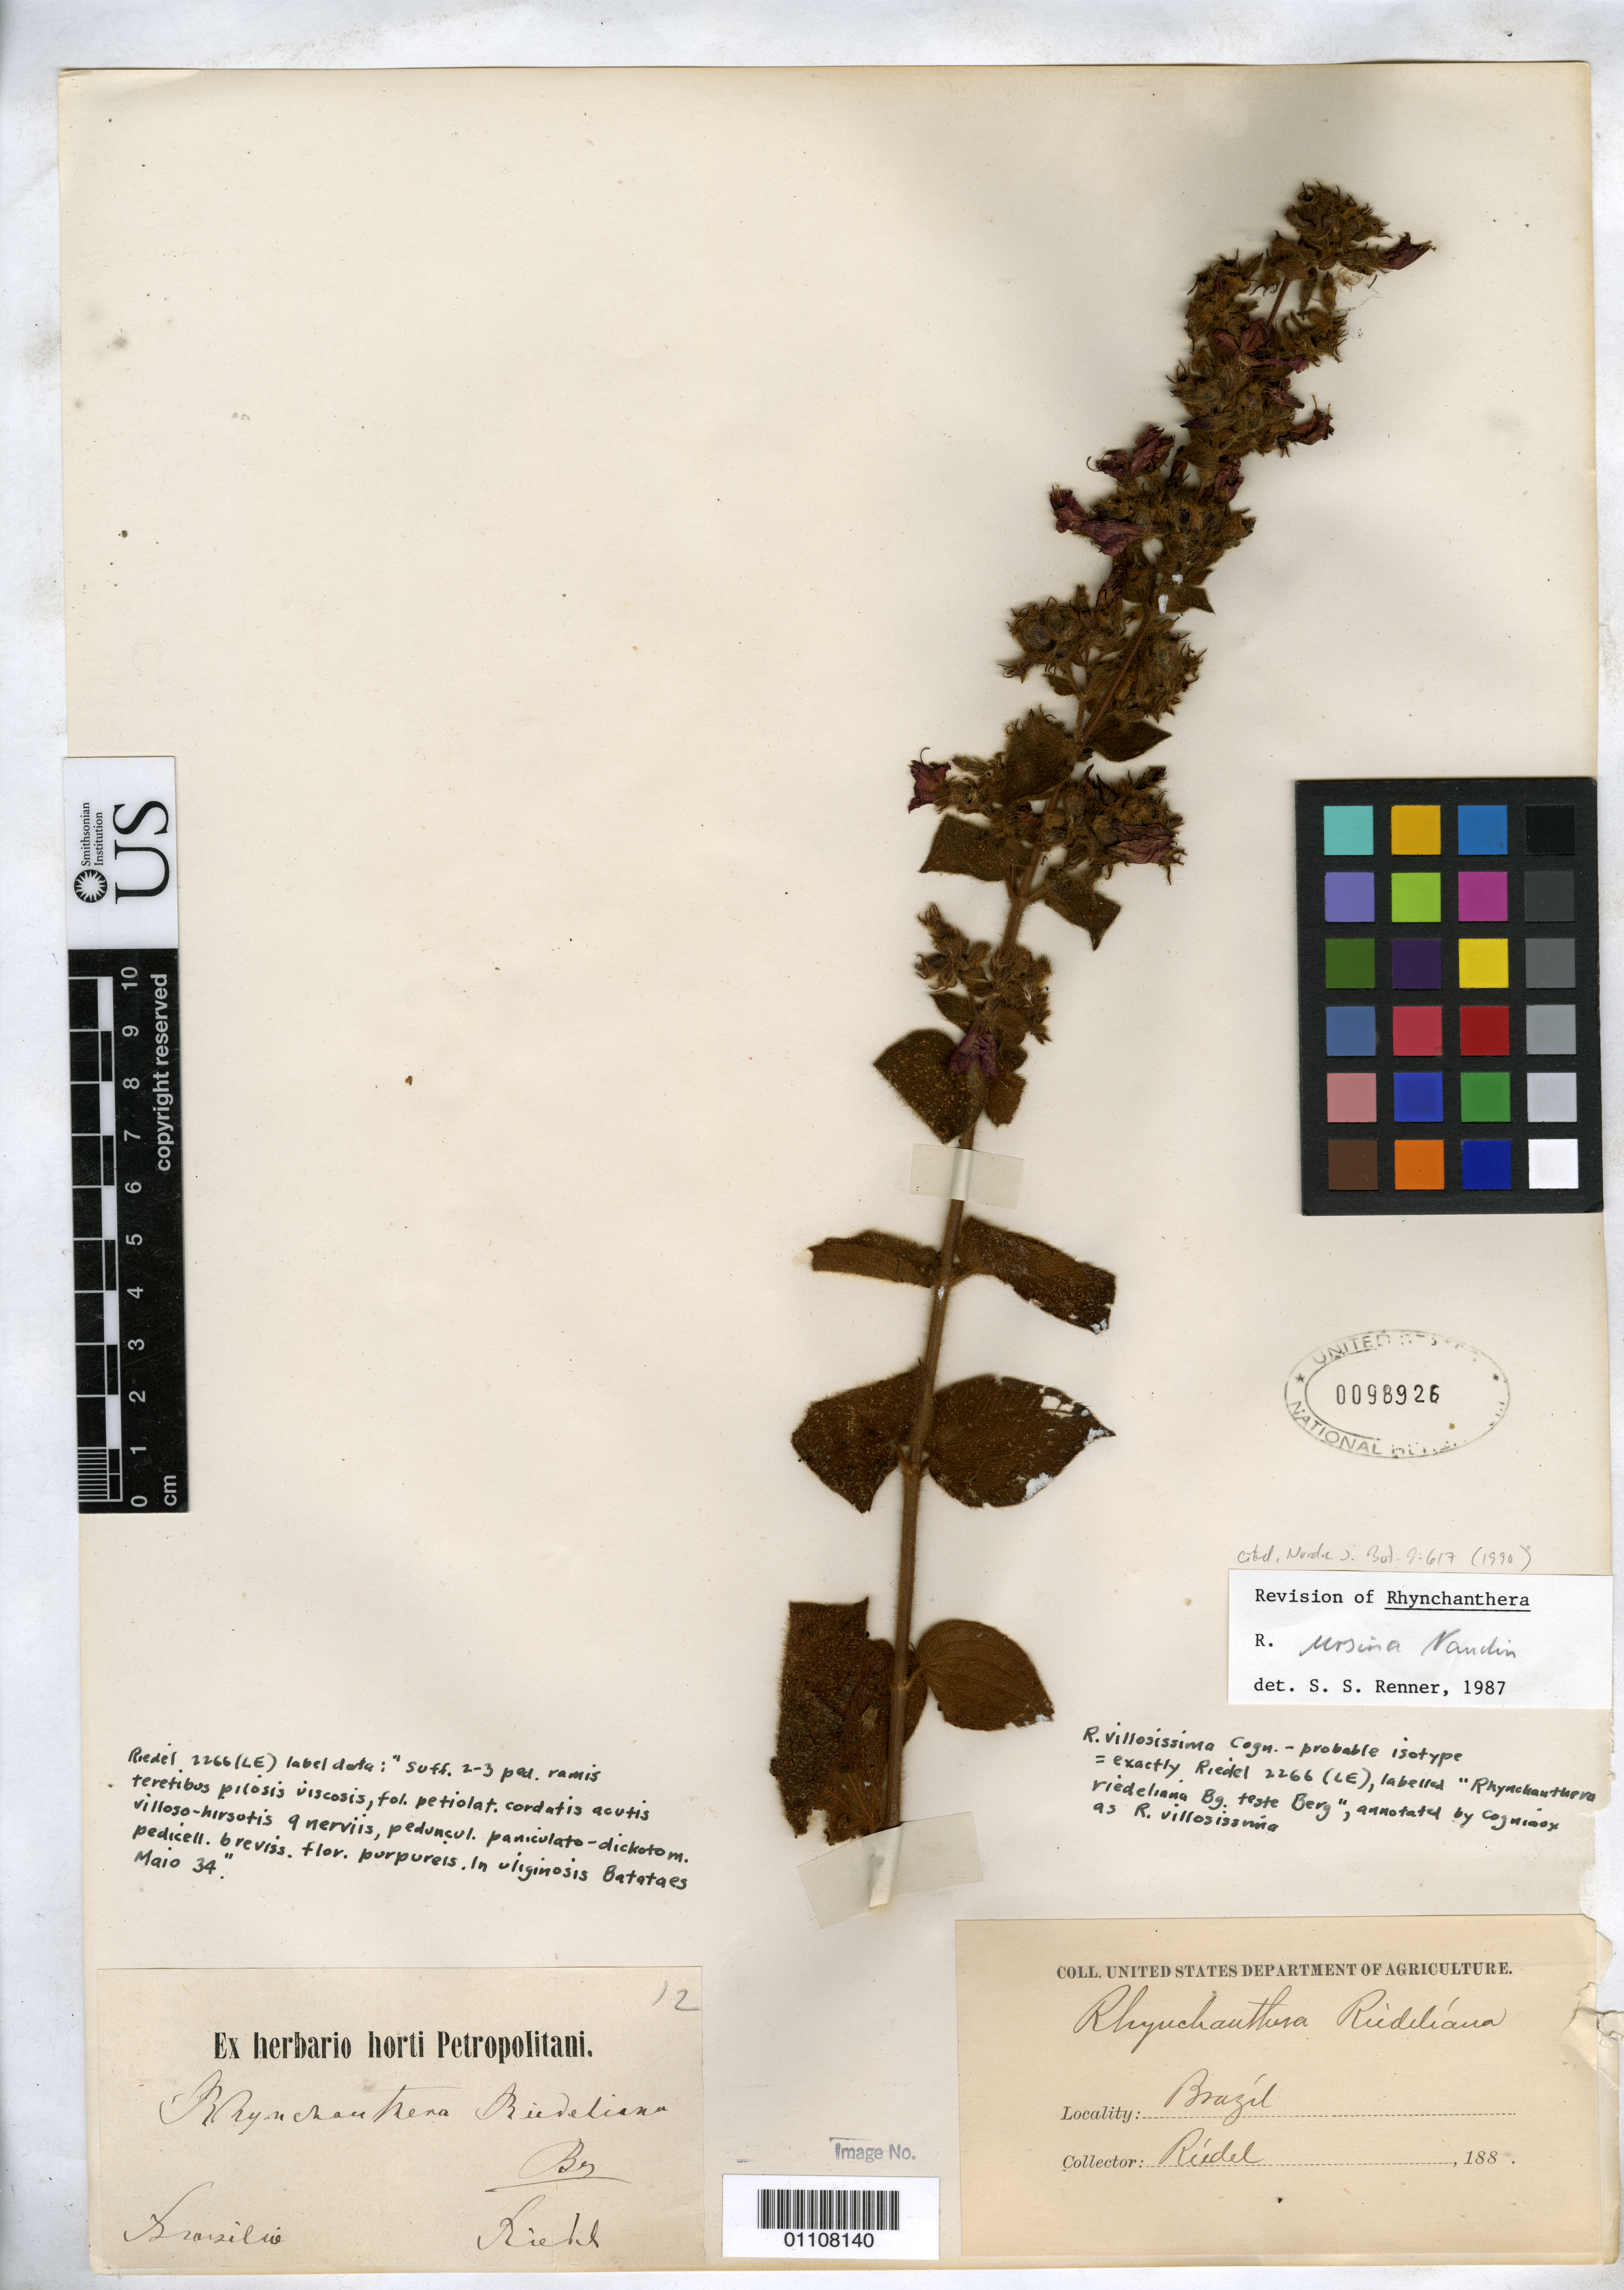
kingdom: Plantae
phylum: Tracheophyta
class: Magnoliopsida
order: Myrtales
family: Melastomataceae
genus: Rhynchanthera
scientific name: Rhynchanthera villosissima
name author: Cogn.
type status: Isotype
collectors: Riedel, --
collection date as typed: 188-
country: Brazil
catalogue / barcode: US 98926